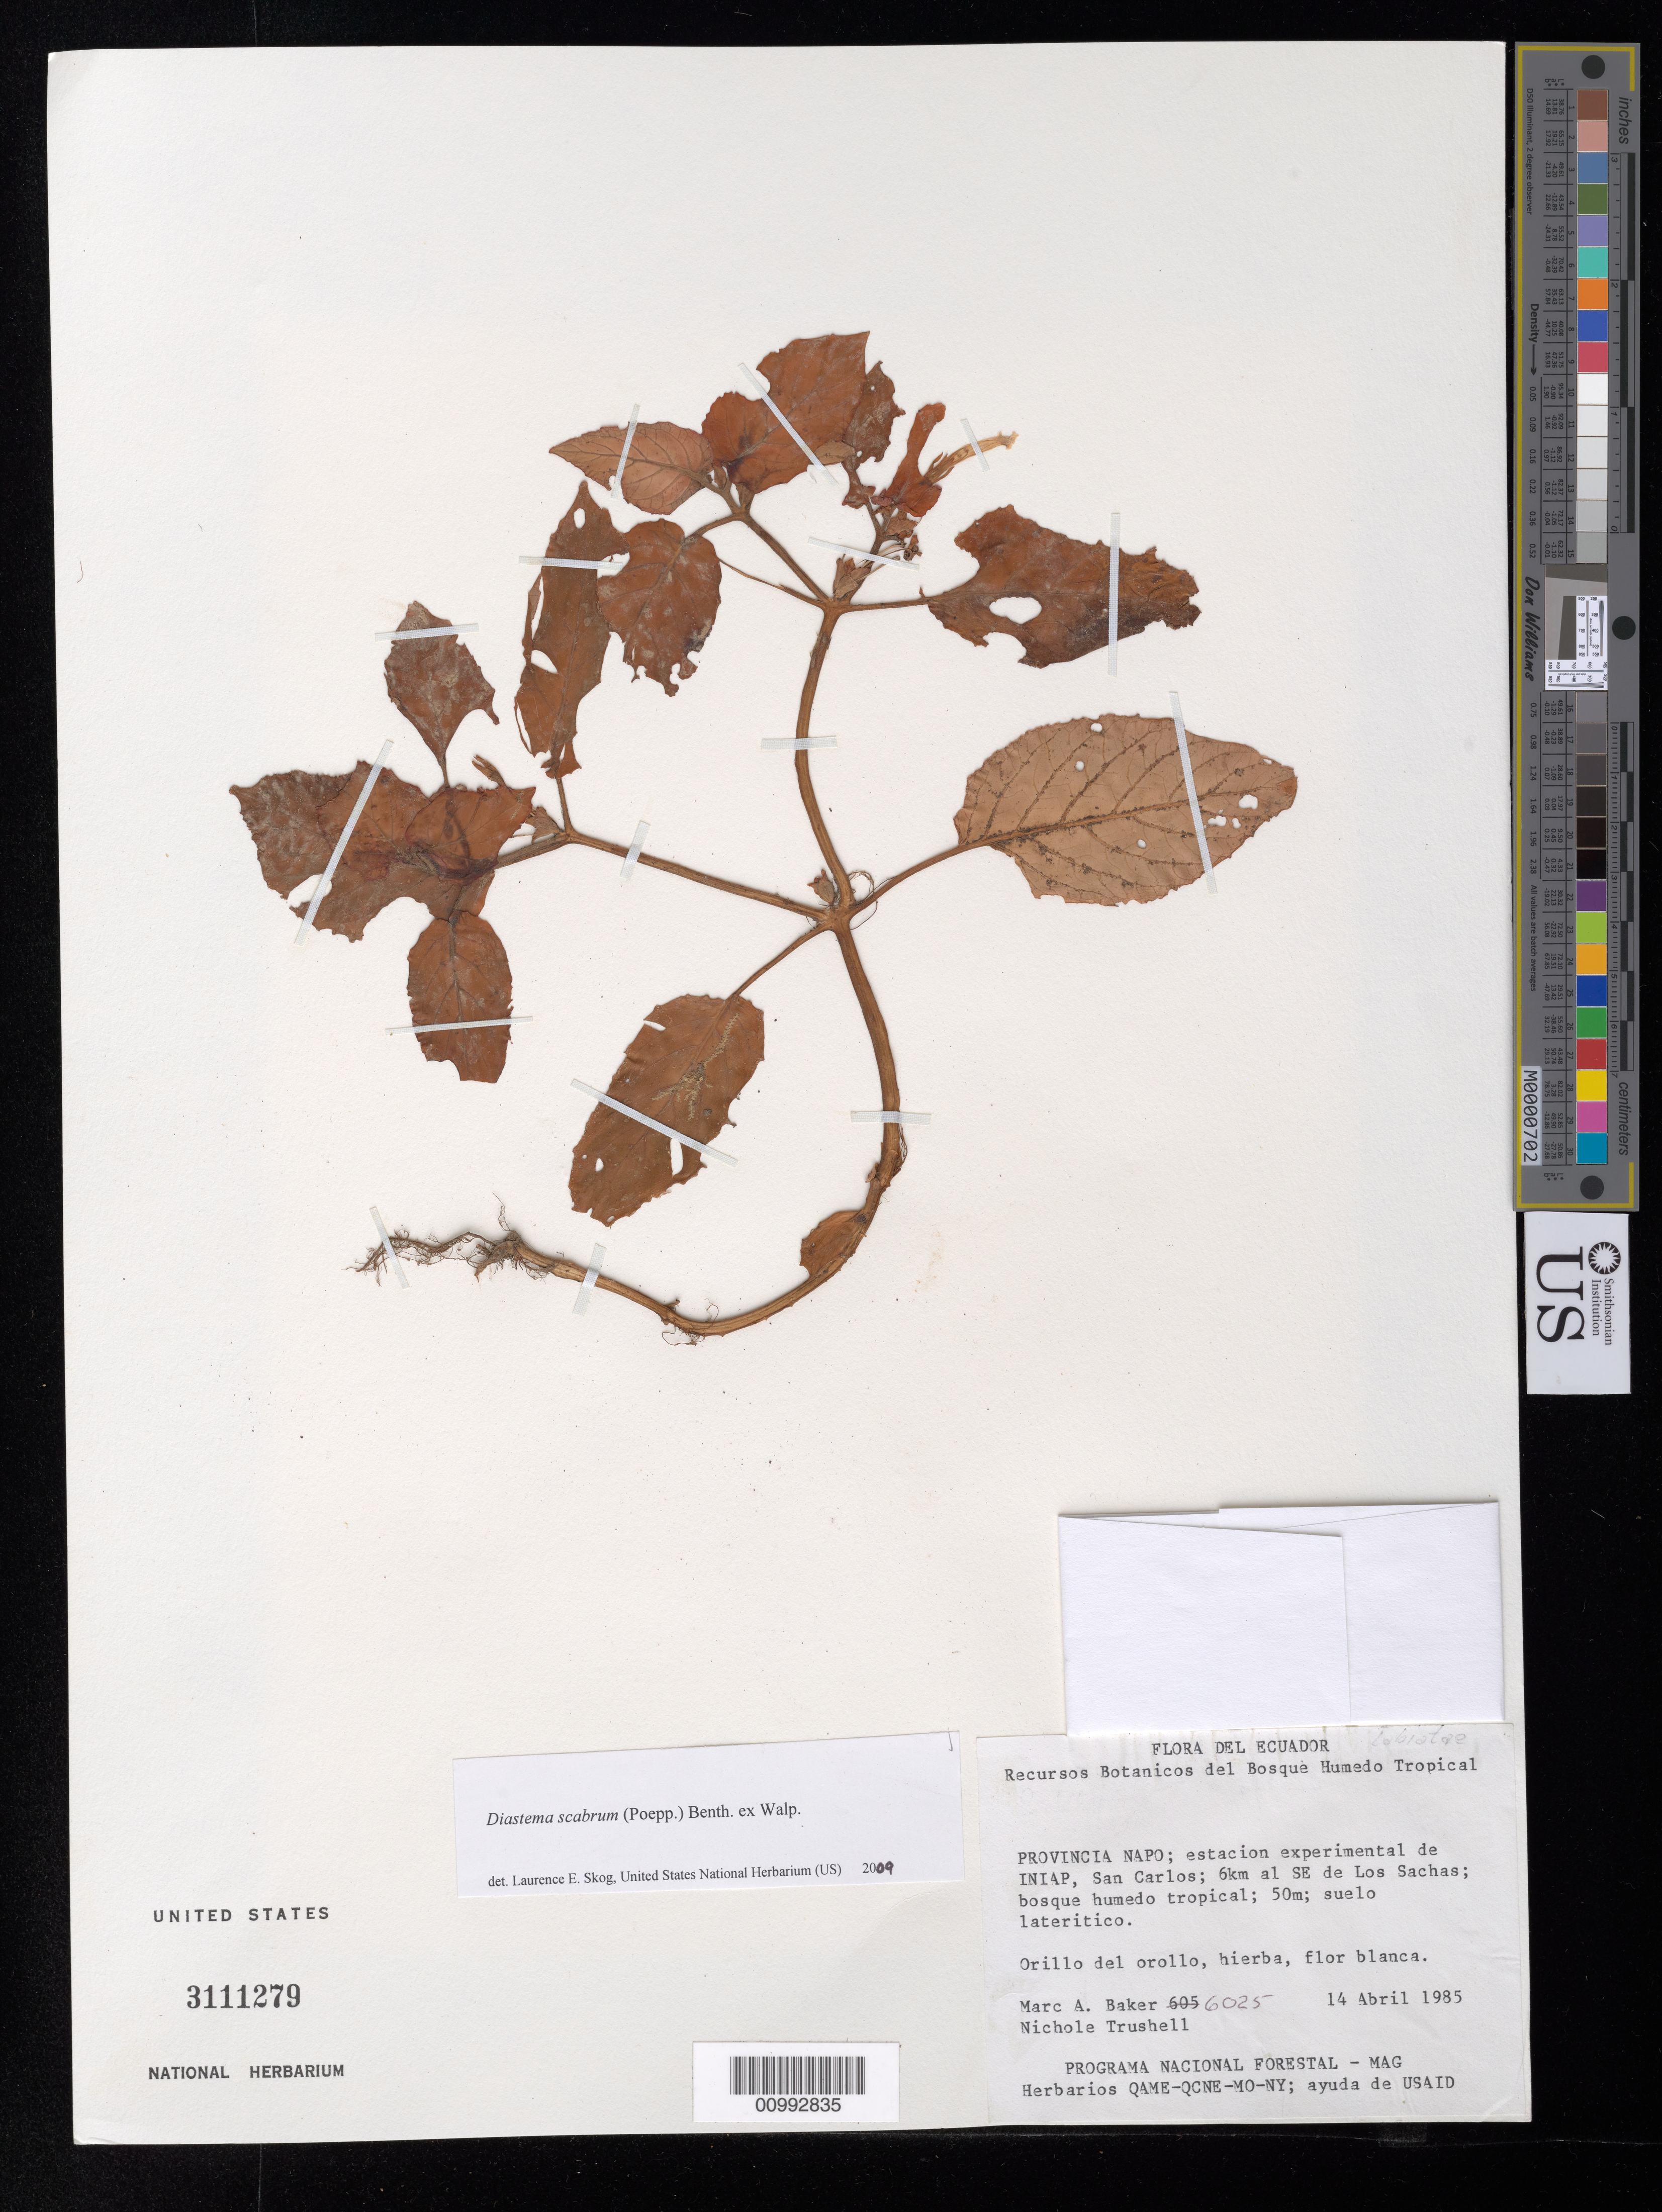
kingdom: Plantae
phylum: Tracheophyta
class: Magnoliopsida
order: Lamiales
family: Gesneriaceae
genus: Diastema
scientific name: Diastema scabrum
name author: (Poepp.) Benth. ex Walp.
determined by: Skog, Laurence E.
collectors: M. A. Baker & N. Trushell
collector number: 6025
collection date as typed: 14 Apr 1985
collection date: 1985-04-14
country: Ecuador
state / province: Napo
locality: Provincia Napo; estación experimental de INIAP, San Carlos; 6 km al SE de Los Sachas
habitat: Bosque húmedo tropical; suelo lateritico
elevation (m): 50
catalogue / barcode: US 3111279